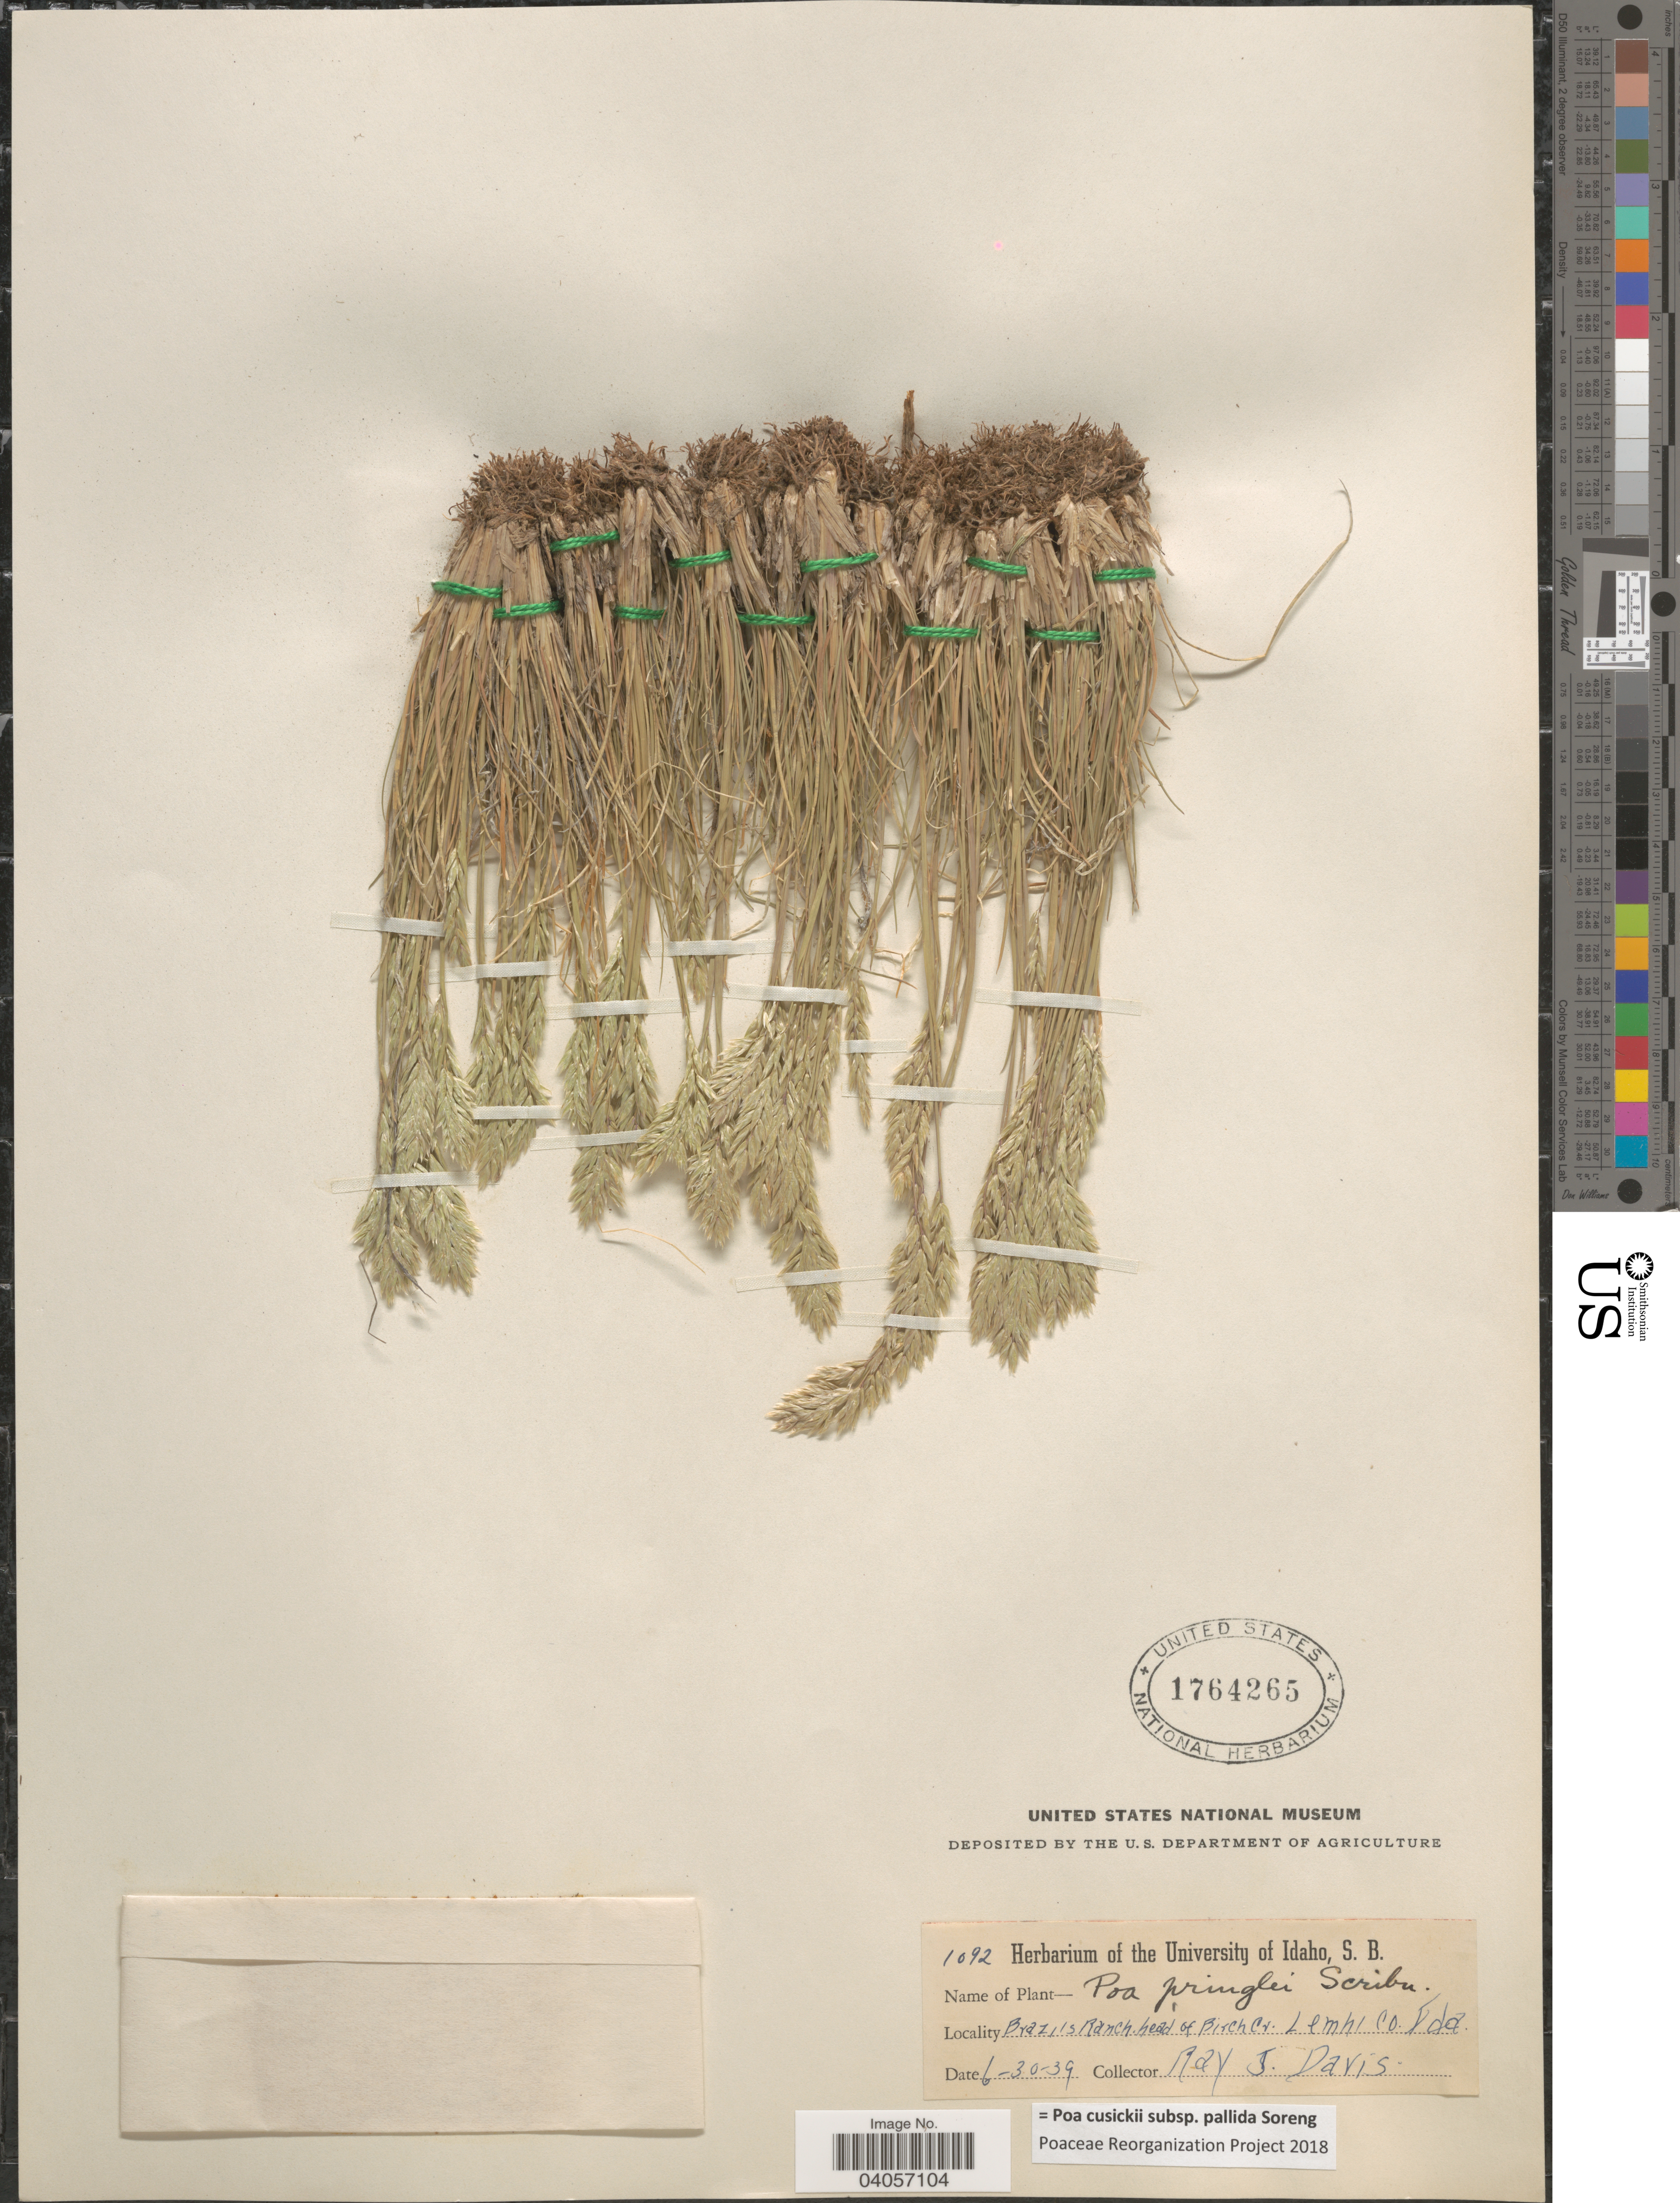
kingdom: Plantae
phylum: Tracheophyta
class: Liliopsida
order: Poales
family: Poaceae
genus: Poa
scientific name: Poa cusickii subsp. pallida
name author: Soreng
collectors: R. Davis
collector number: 1092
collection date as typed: Transcribed d/m/y: 30/6/39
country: United States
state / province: Idaho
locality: Brazils Ranch, head of Birch Cr. Lemhi Co.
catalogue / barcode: US 1764265